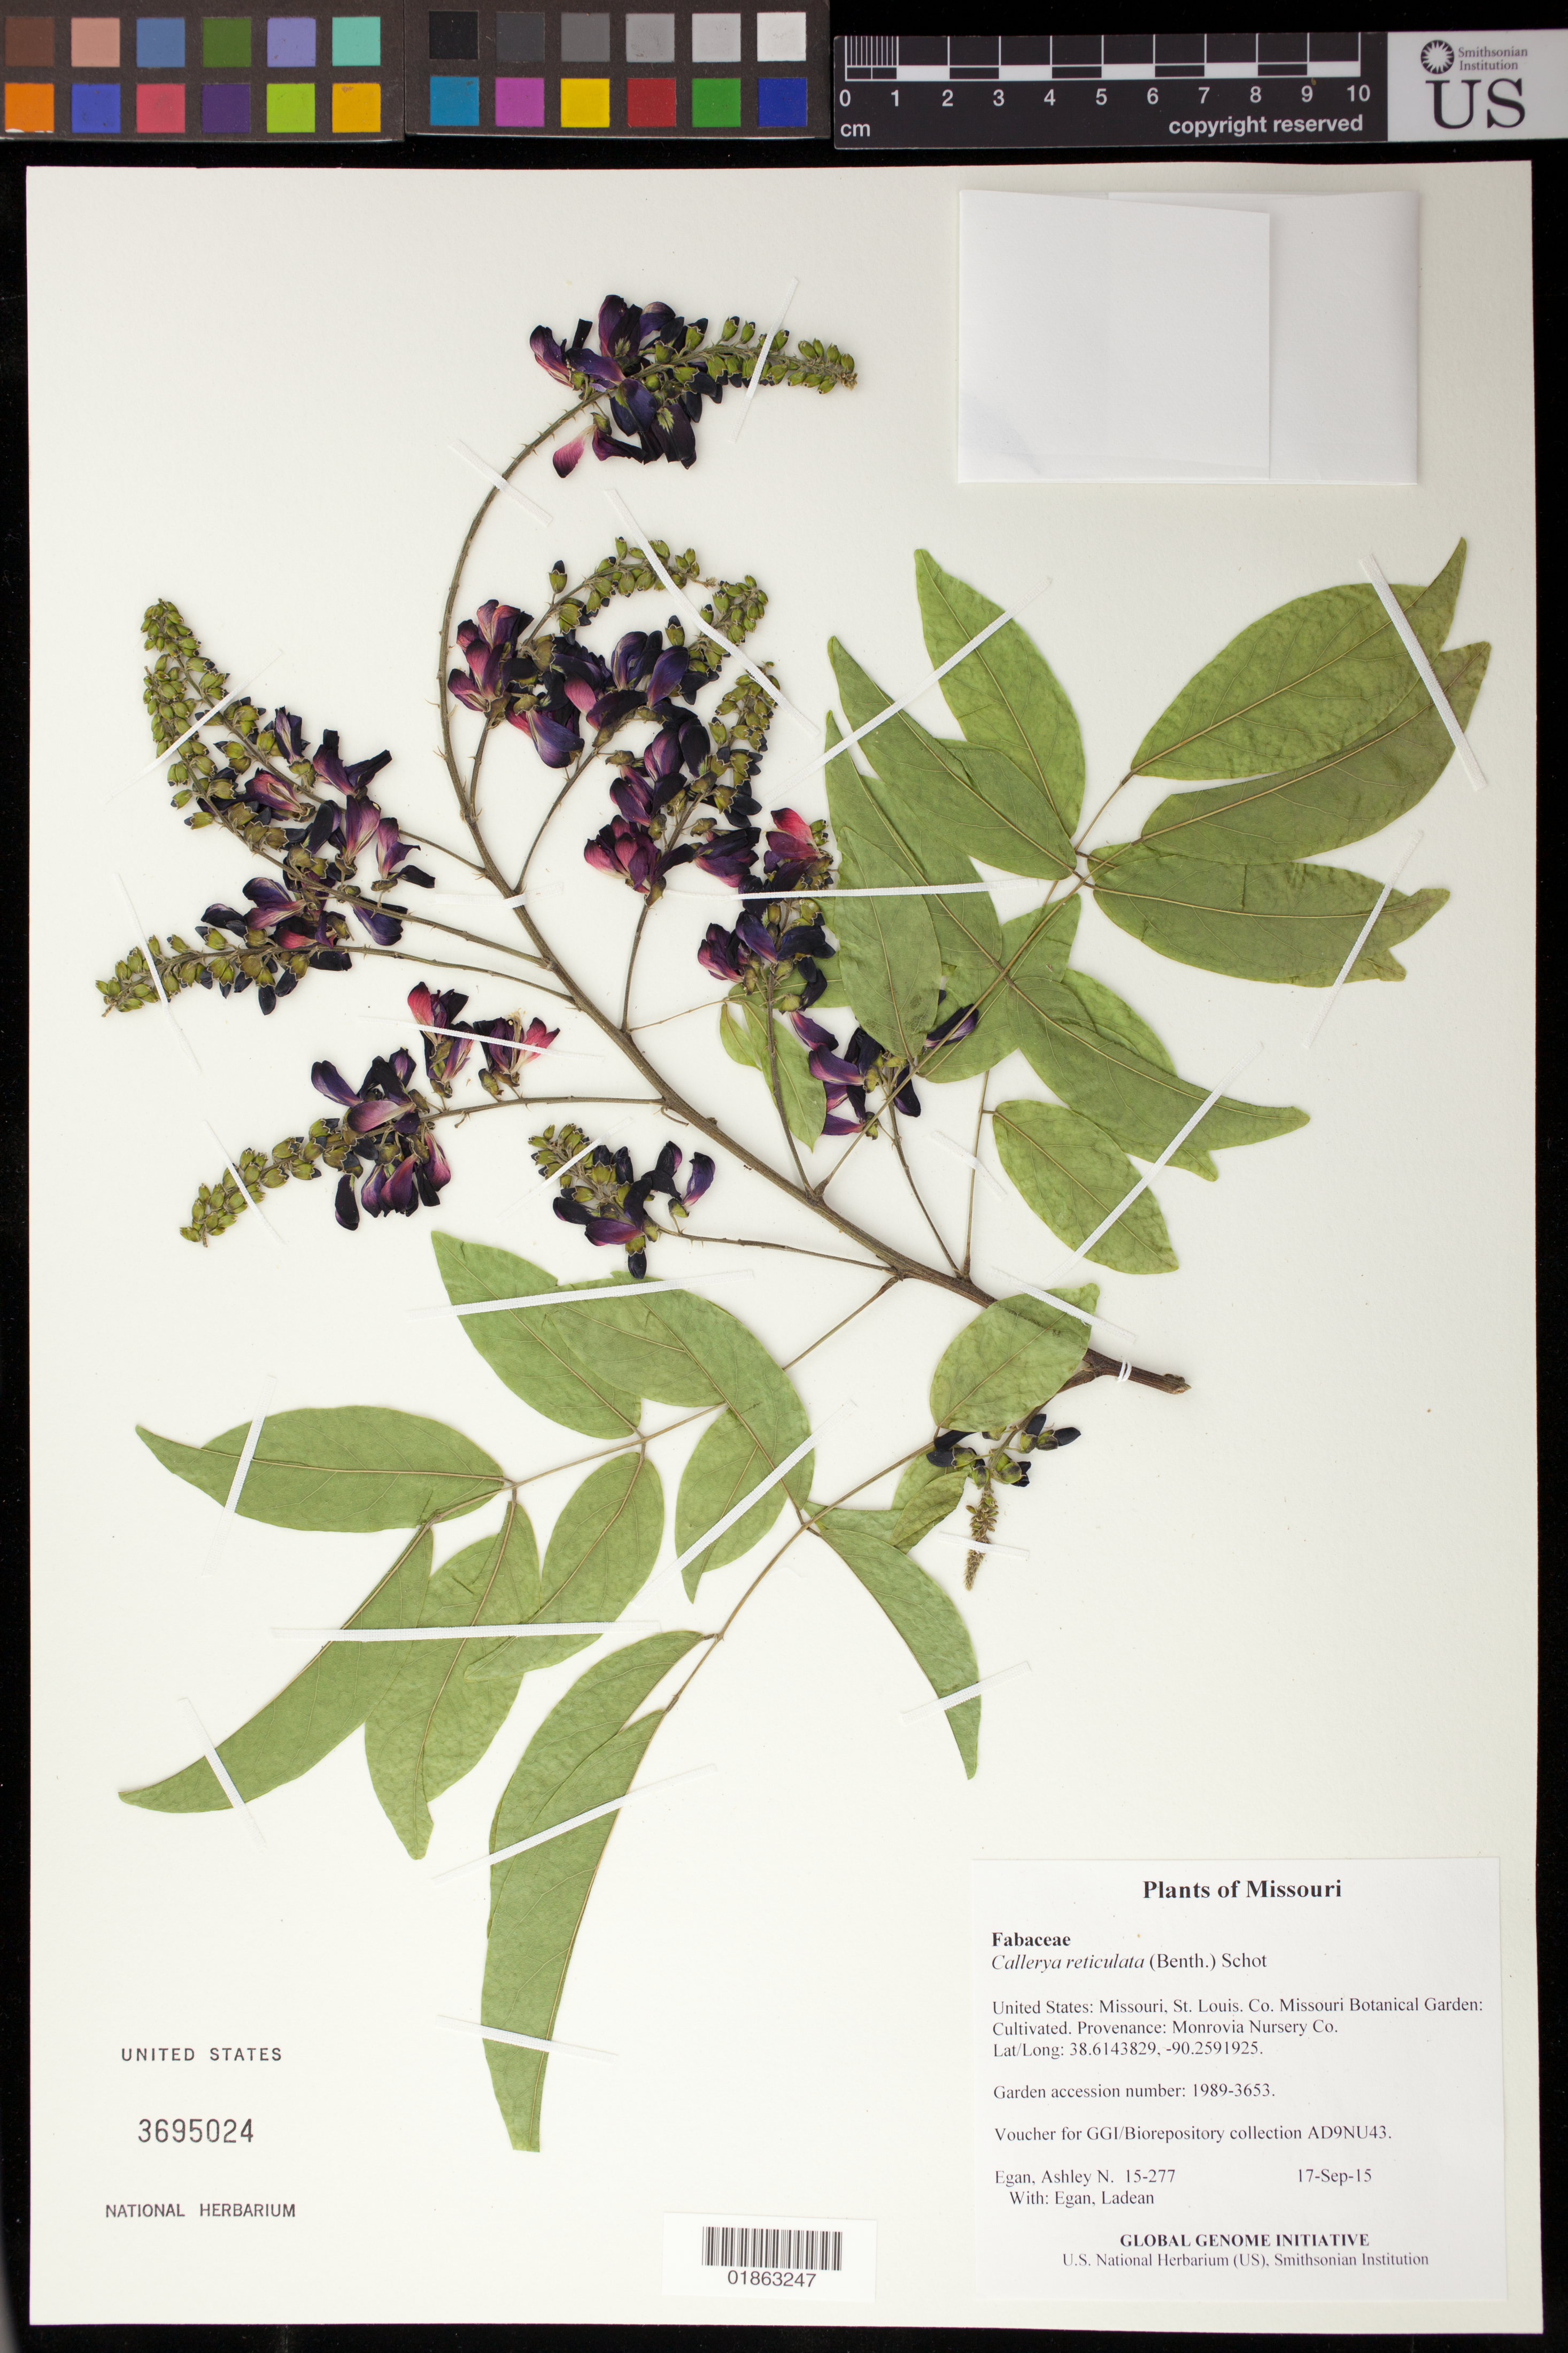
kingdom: Plantae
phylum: Tracheophyta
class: Magnoliopsida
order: Fabales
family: Fabaceae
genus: Wisteriopsis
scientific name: Wisteriopsis reticulata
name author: (Benth.) J. Compton & Schrire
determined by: Strong, Mark T., (BOT), Smithsonian Institution - National Museum of Natural History (UNITED STATES)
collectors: A. N. Egan & L. Egan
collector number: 15-277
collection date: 2015-09-17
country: United States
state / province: Missouri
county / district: St. Louis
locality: Missouri Botanical Garden: Cultivated. Provenance: Monrovia Nursery Co.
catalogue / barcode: US 3695024